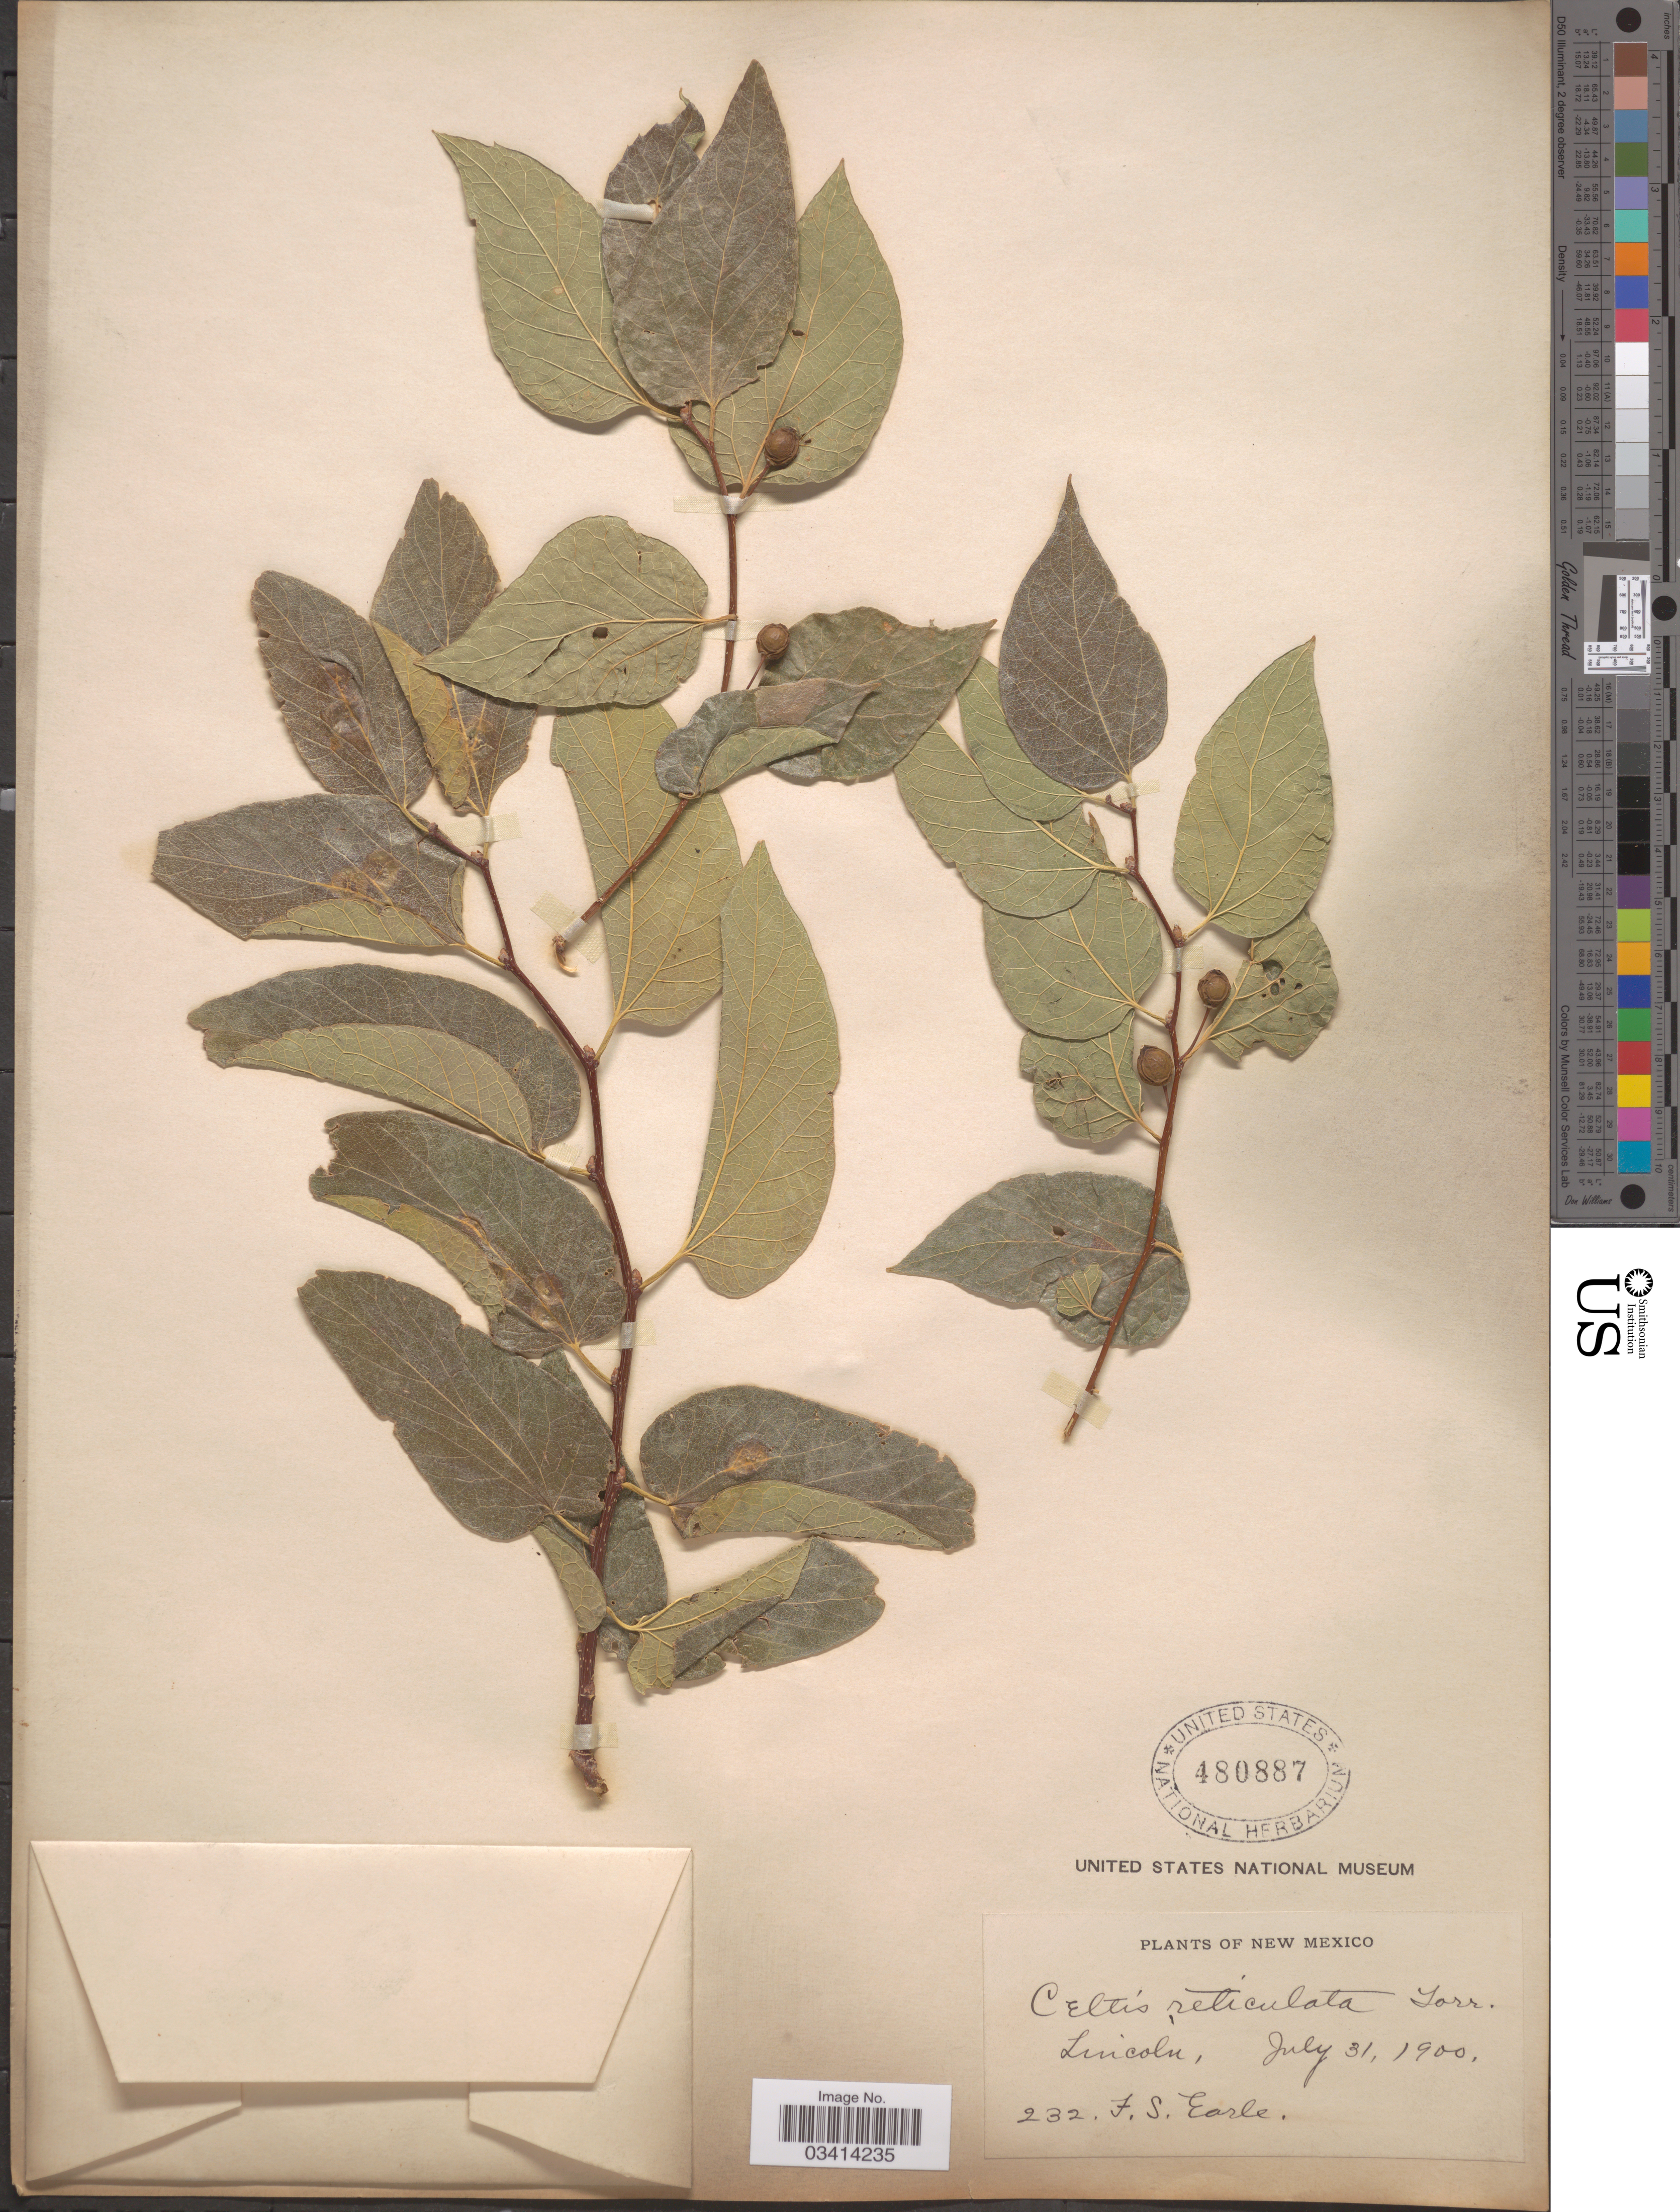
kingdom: Plantae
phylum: Tracheophyta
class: Magnoliopsida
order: Rosales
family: Cannabaceae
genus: Celtis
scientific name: Celtis reticulata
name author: Torr.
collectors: F. S. Earle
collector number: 232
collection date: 1900-07-31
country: United States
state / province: New Mexico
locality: Lincoln.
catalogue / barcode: US 480887